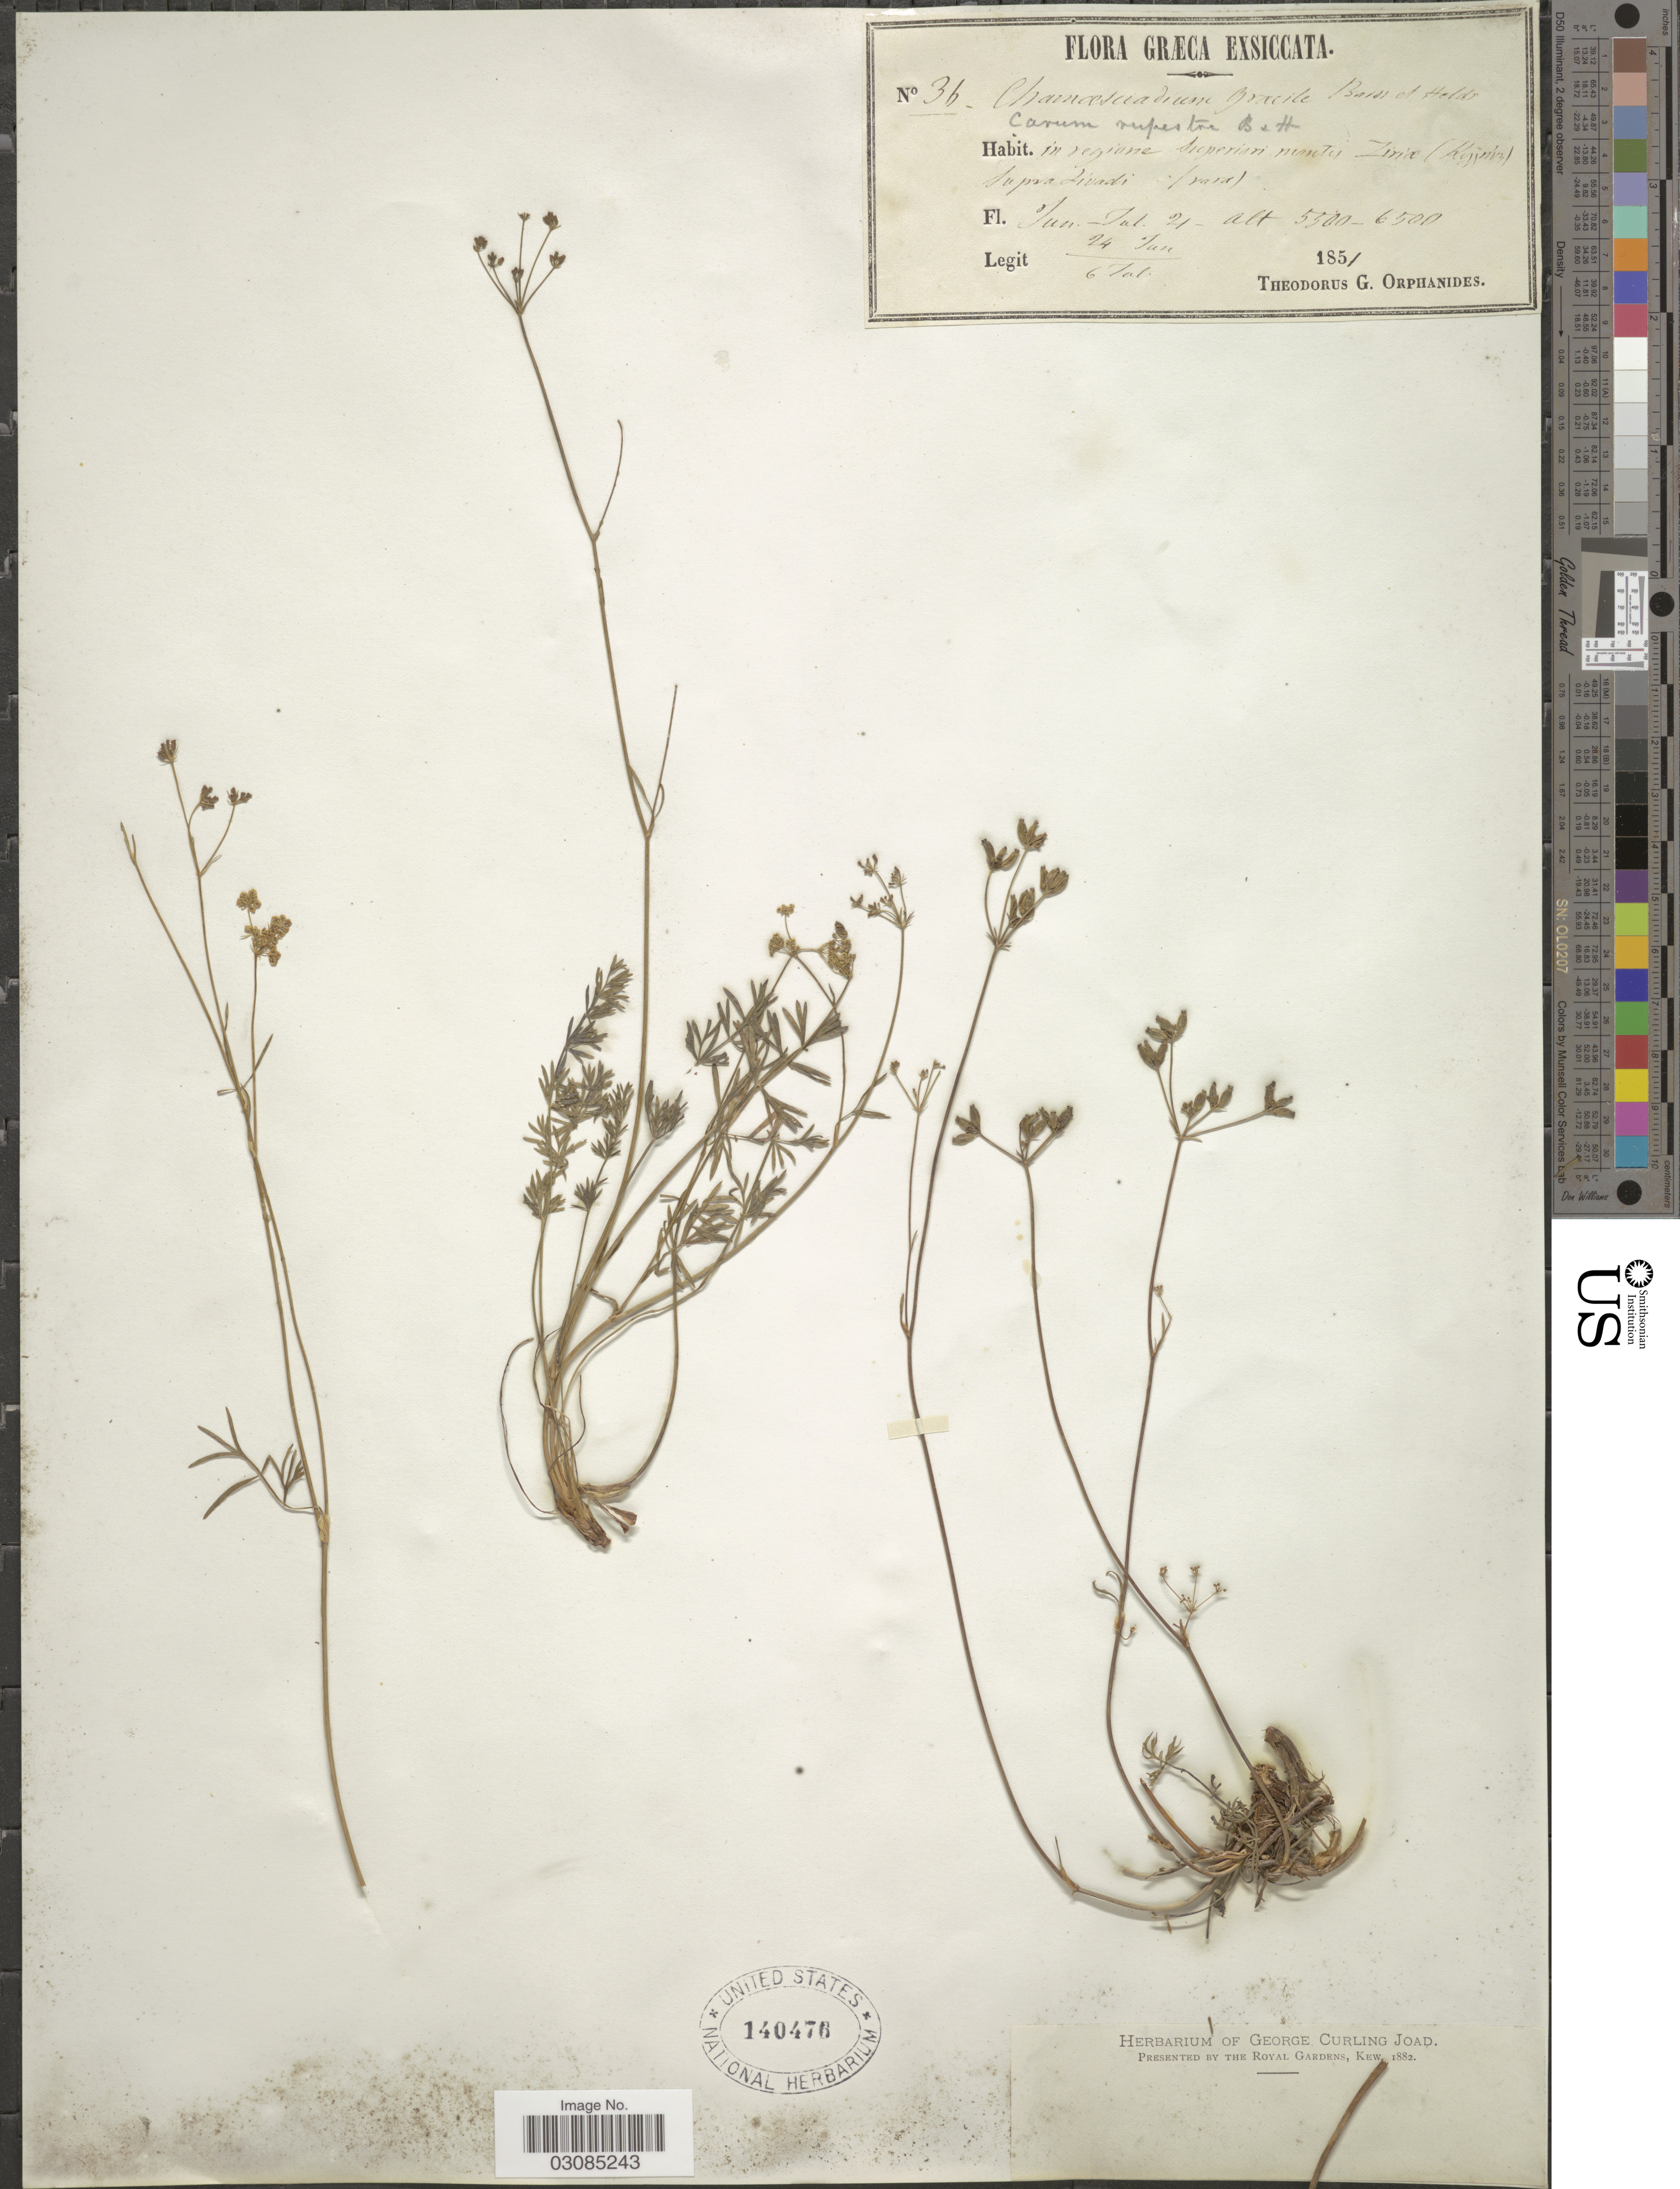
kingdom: Plantae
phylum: Tracheophyta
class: Magnoliopsida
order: Apiales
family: Apiaceae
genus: Carum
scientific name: Carum meoides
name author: (Griseb.) Halácsy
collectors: T. G. Orphanides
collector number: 36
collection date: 1851-06-24/1851-07-06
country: Greece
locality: In regione superiori montis Ziria (Kyllini) supra Livadi (rara).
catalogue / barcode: US 140476